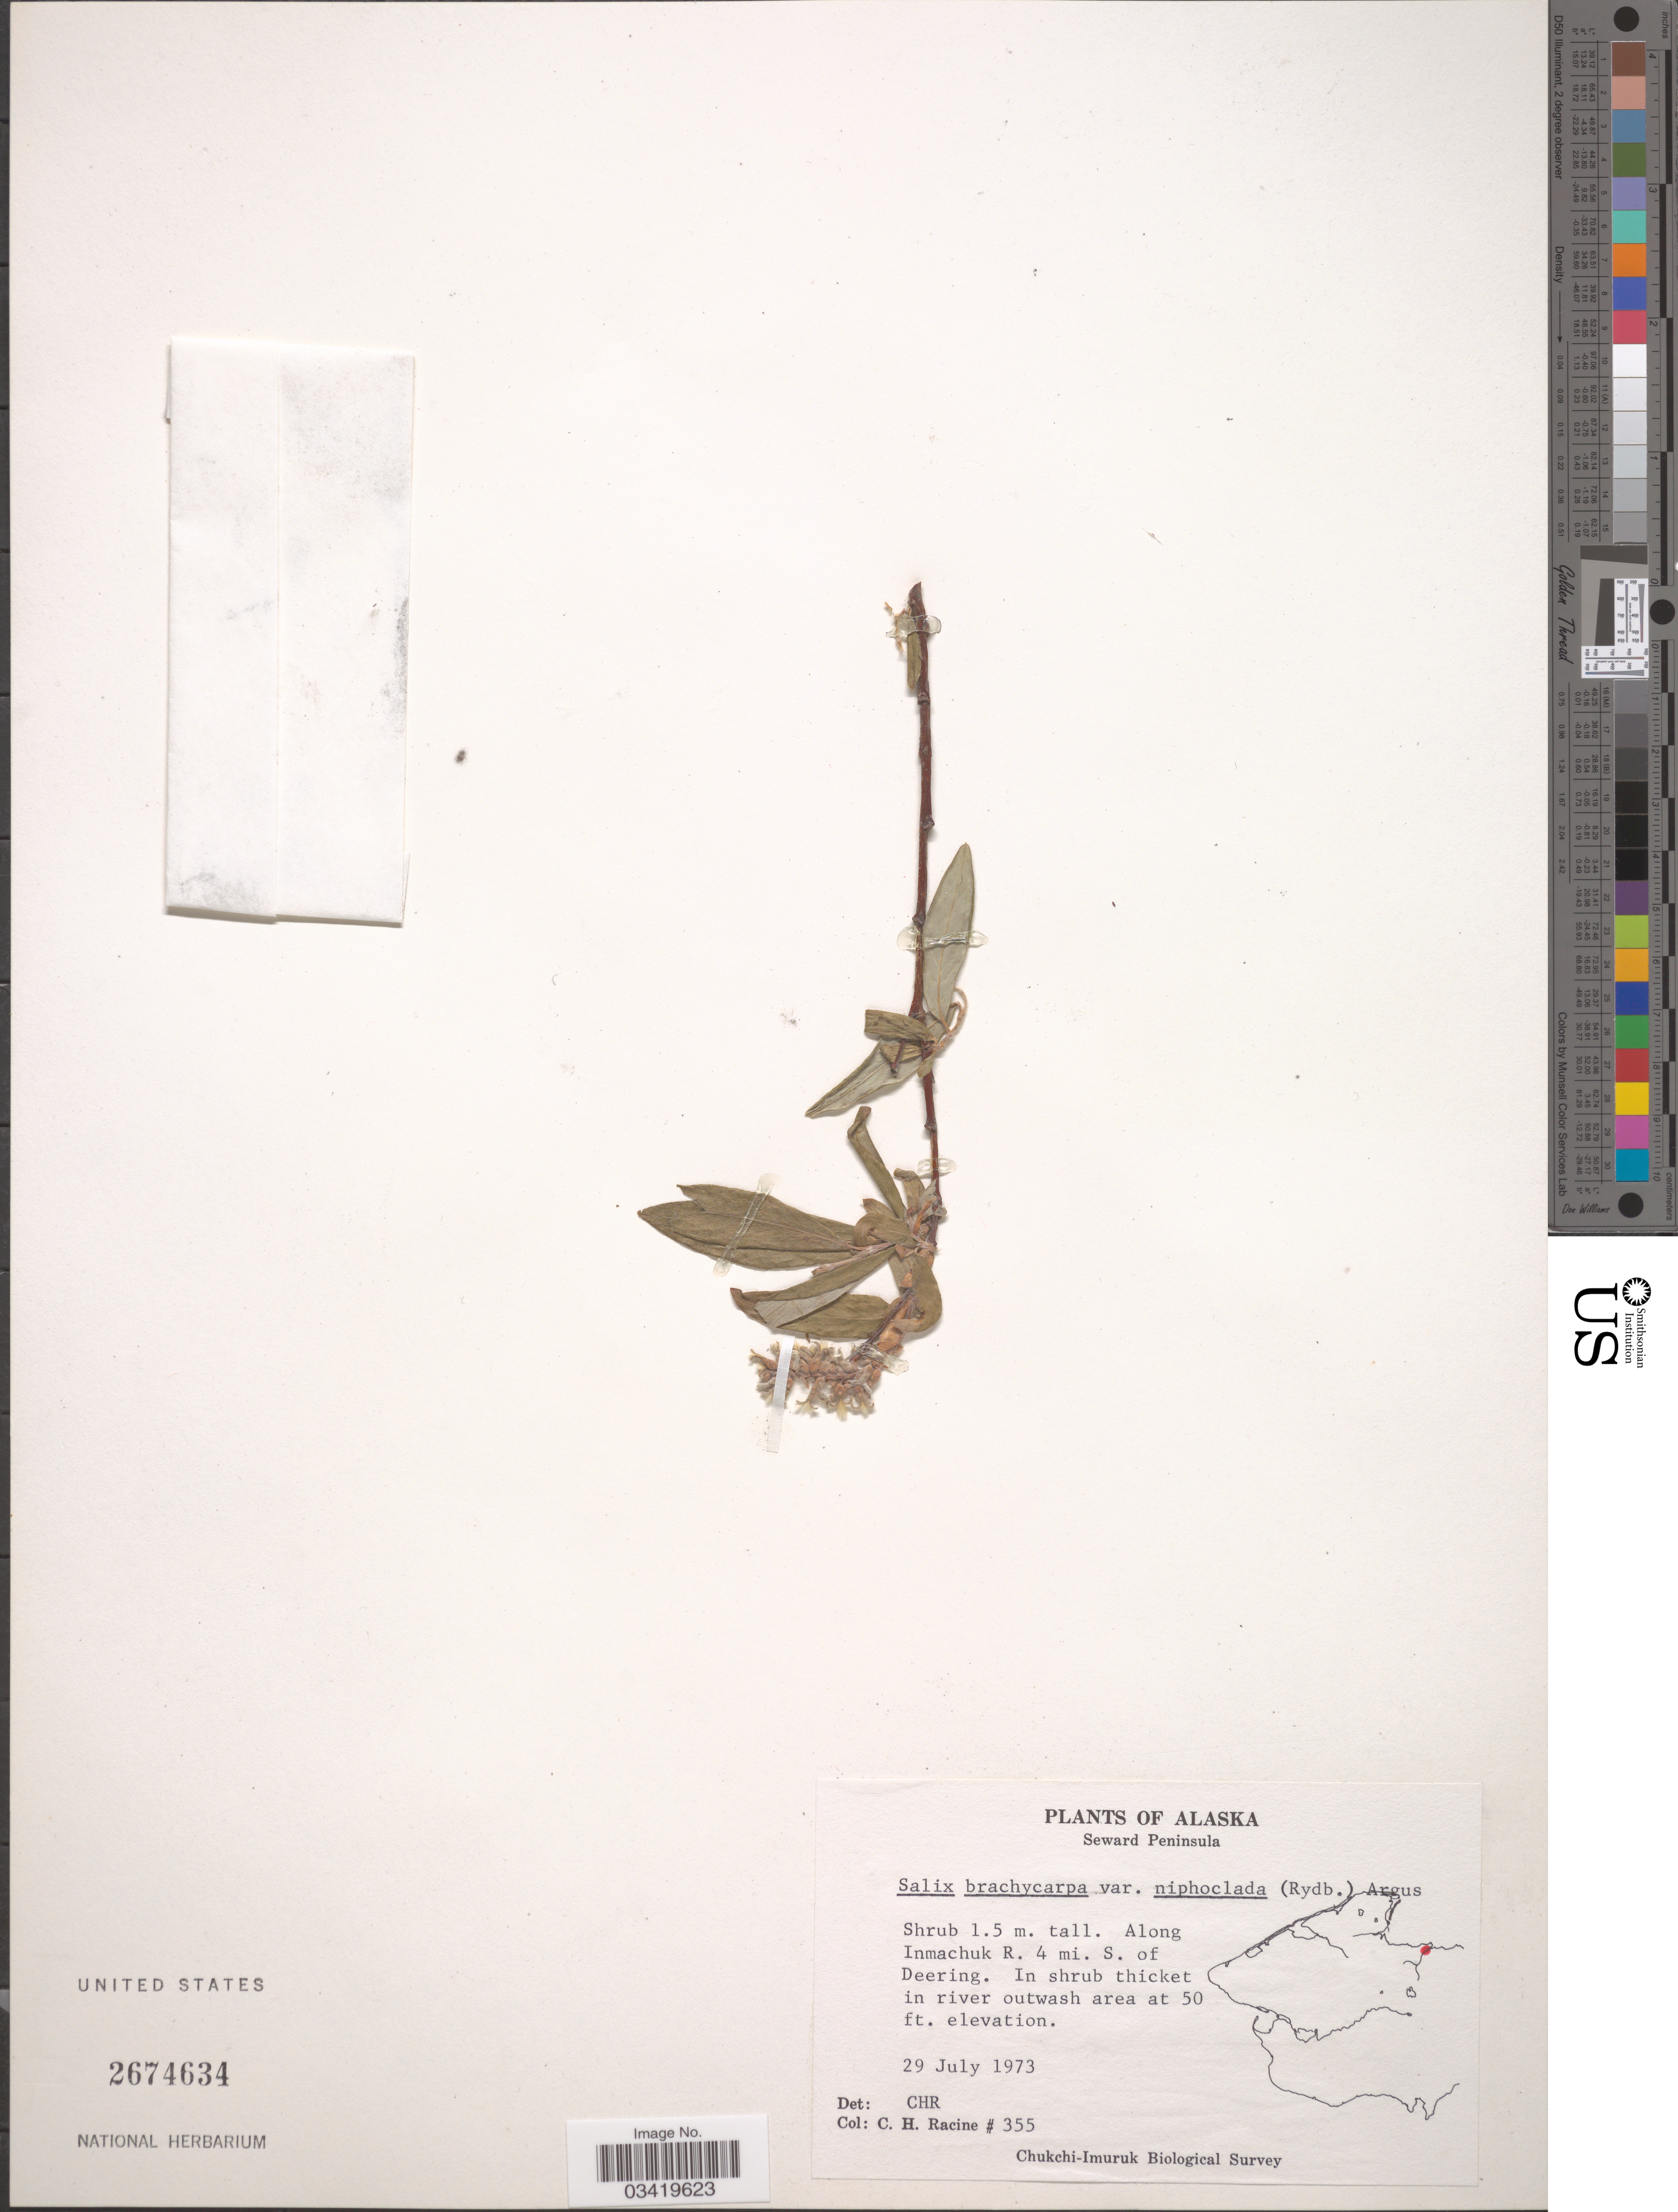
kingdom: Plantae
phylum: Tracheophyta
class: Magnoliopsida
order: Malpighiales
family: Salicaceae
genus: Salix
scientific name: Salix brachycarpa subsp. niphoclada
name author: (Rydb.) Argus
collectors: C. Racine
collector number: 355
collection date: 1973-07-29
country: United States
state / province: Alaska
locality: Seward Peninsula. Along Inmachuk R. 4 mi. S. of Deering.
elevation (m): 15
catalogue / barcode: US 2674634